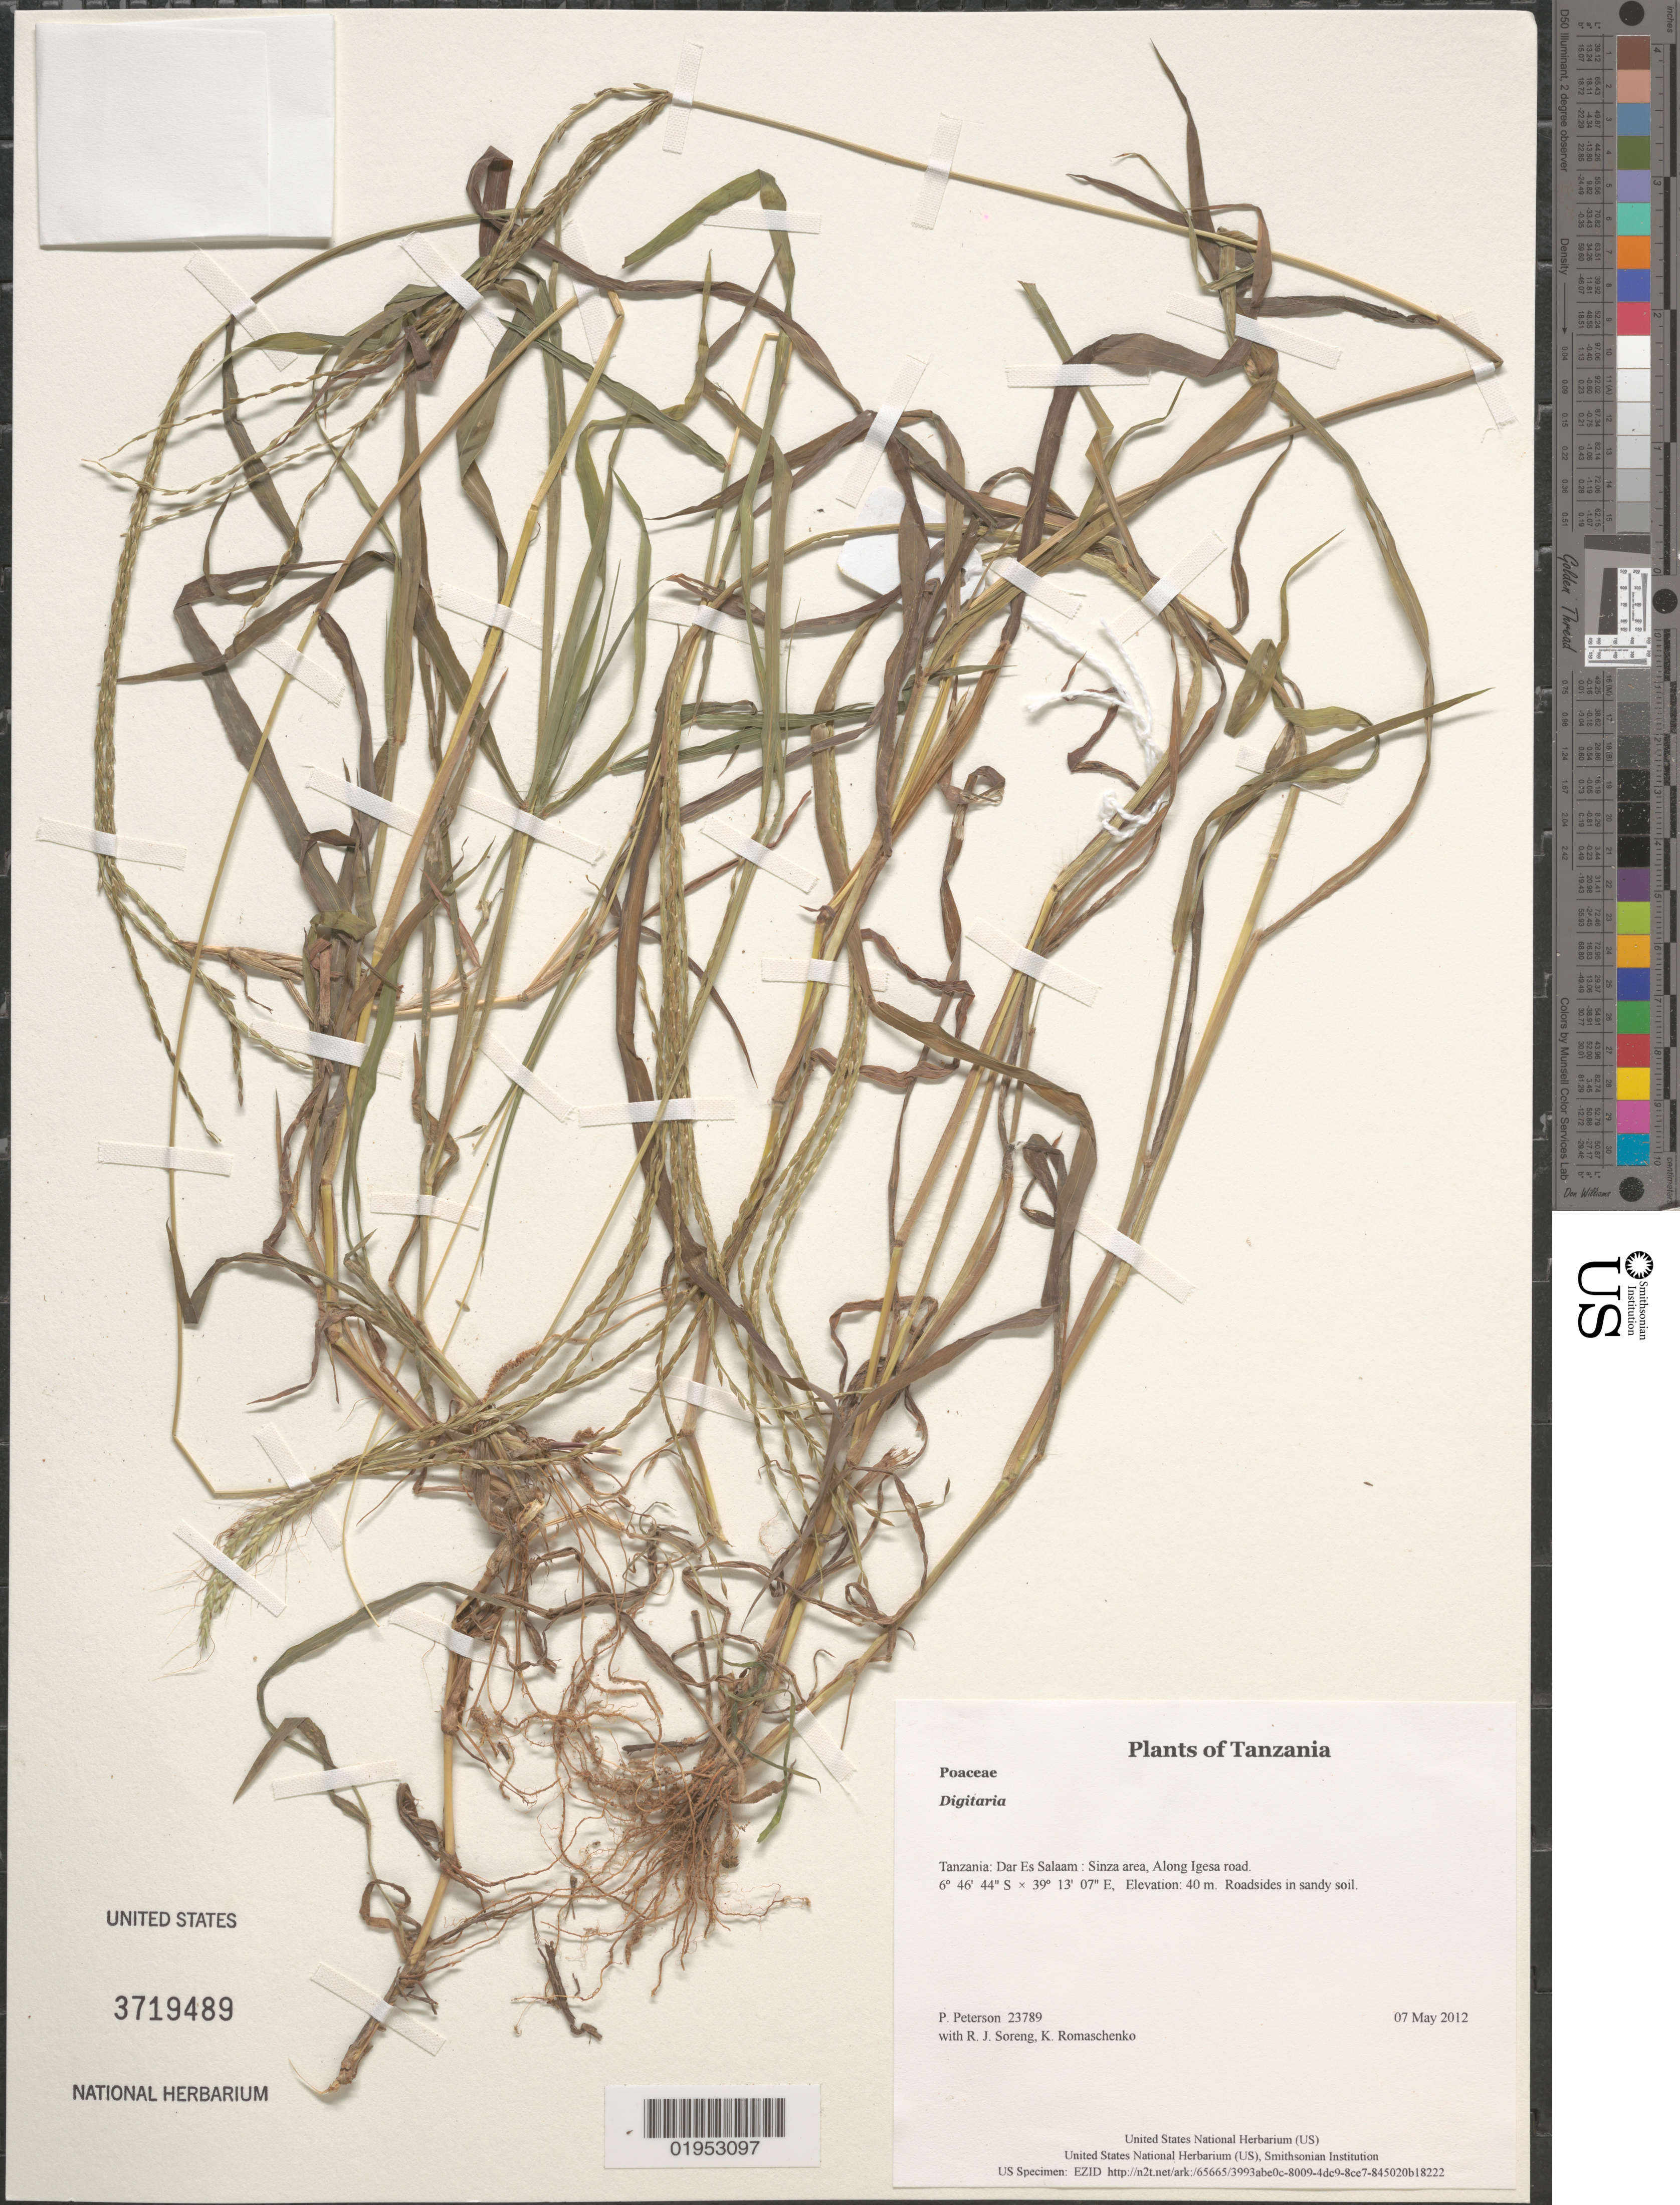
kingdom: Plantae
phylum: Tracheophyta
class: Liliopsida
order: Poales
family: Poaceae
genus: Digitaria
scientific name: Digitaria sp.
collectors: P. M. Peterson, R. J. Soreng & K. Romaschenko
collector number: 23789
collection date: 2012-05-07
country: Tanzania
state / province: Dar Es Salaam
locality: Sinza area, Along Igesa road.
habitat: Roadsides in sandy soil.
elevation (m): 40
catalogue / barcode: US 3719489